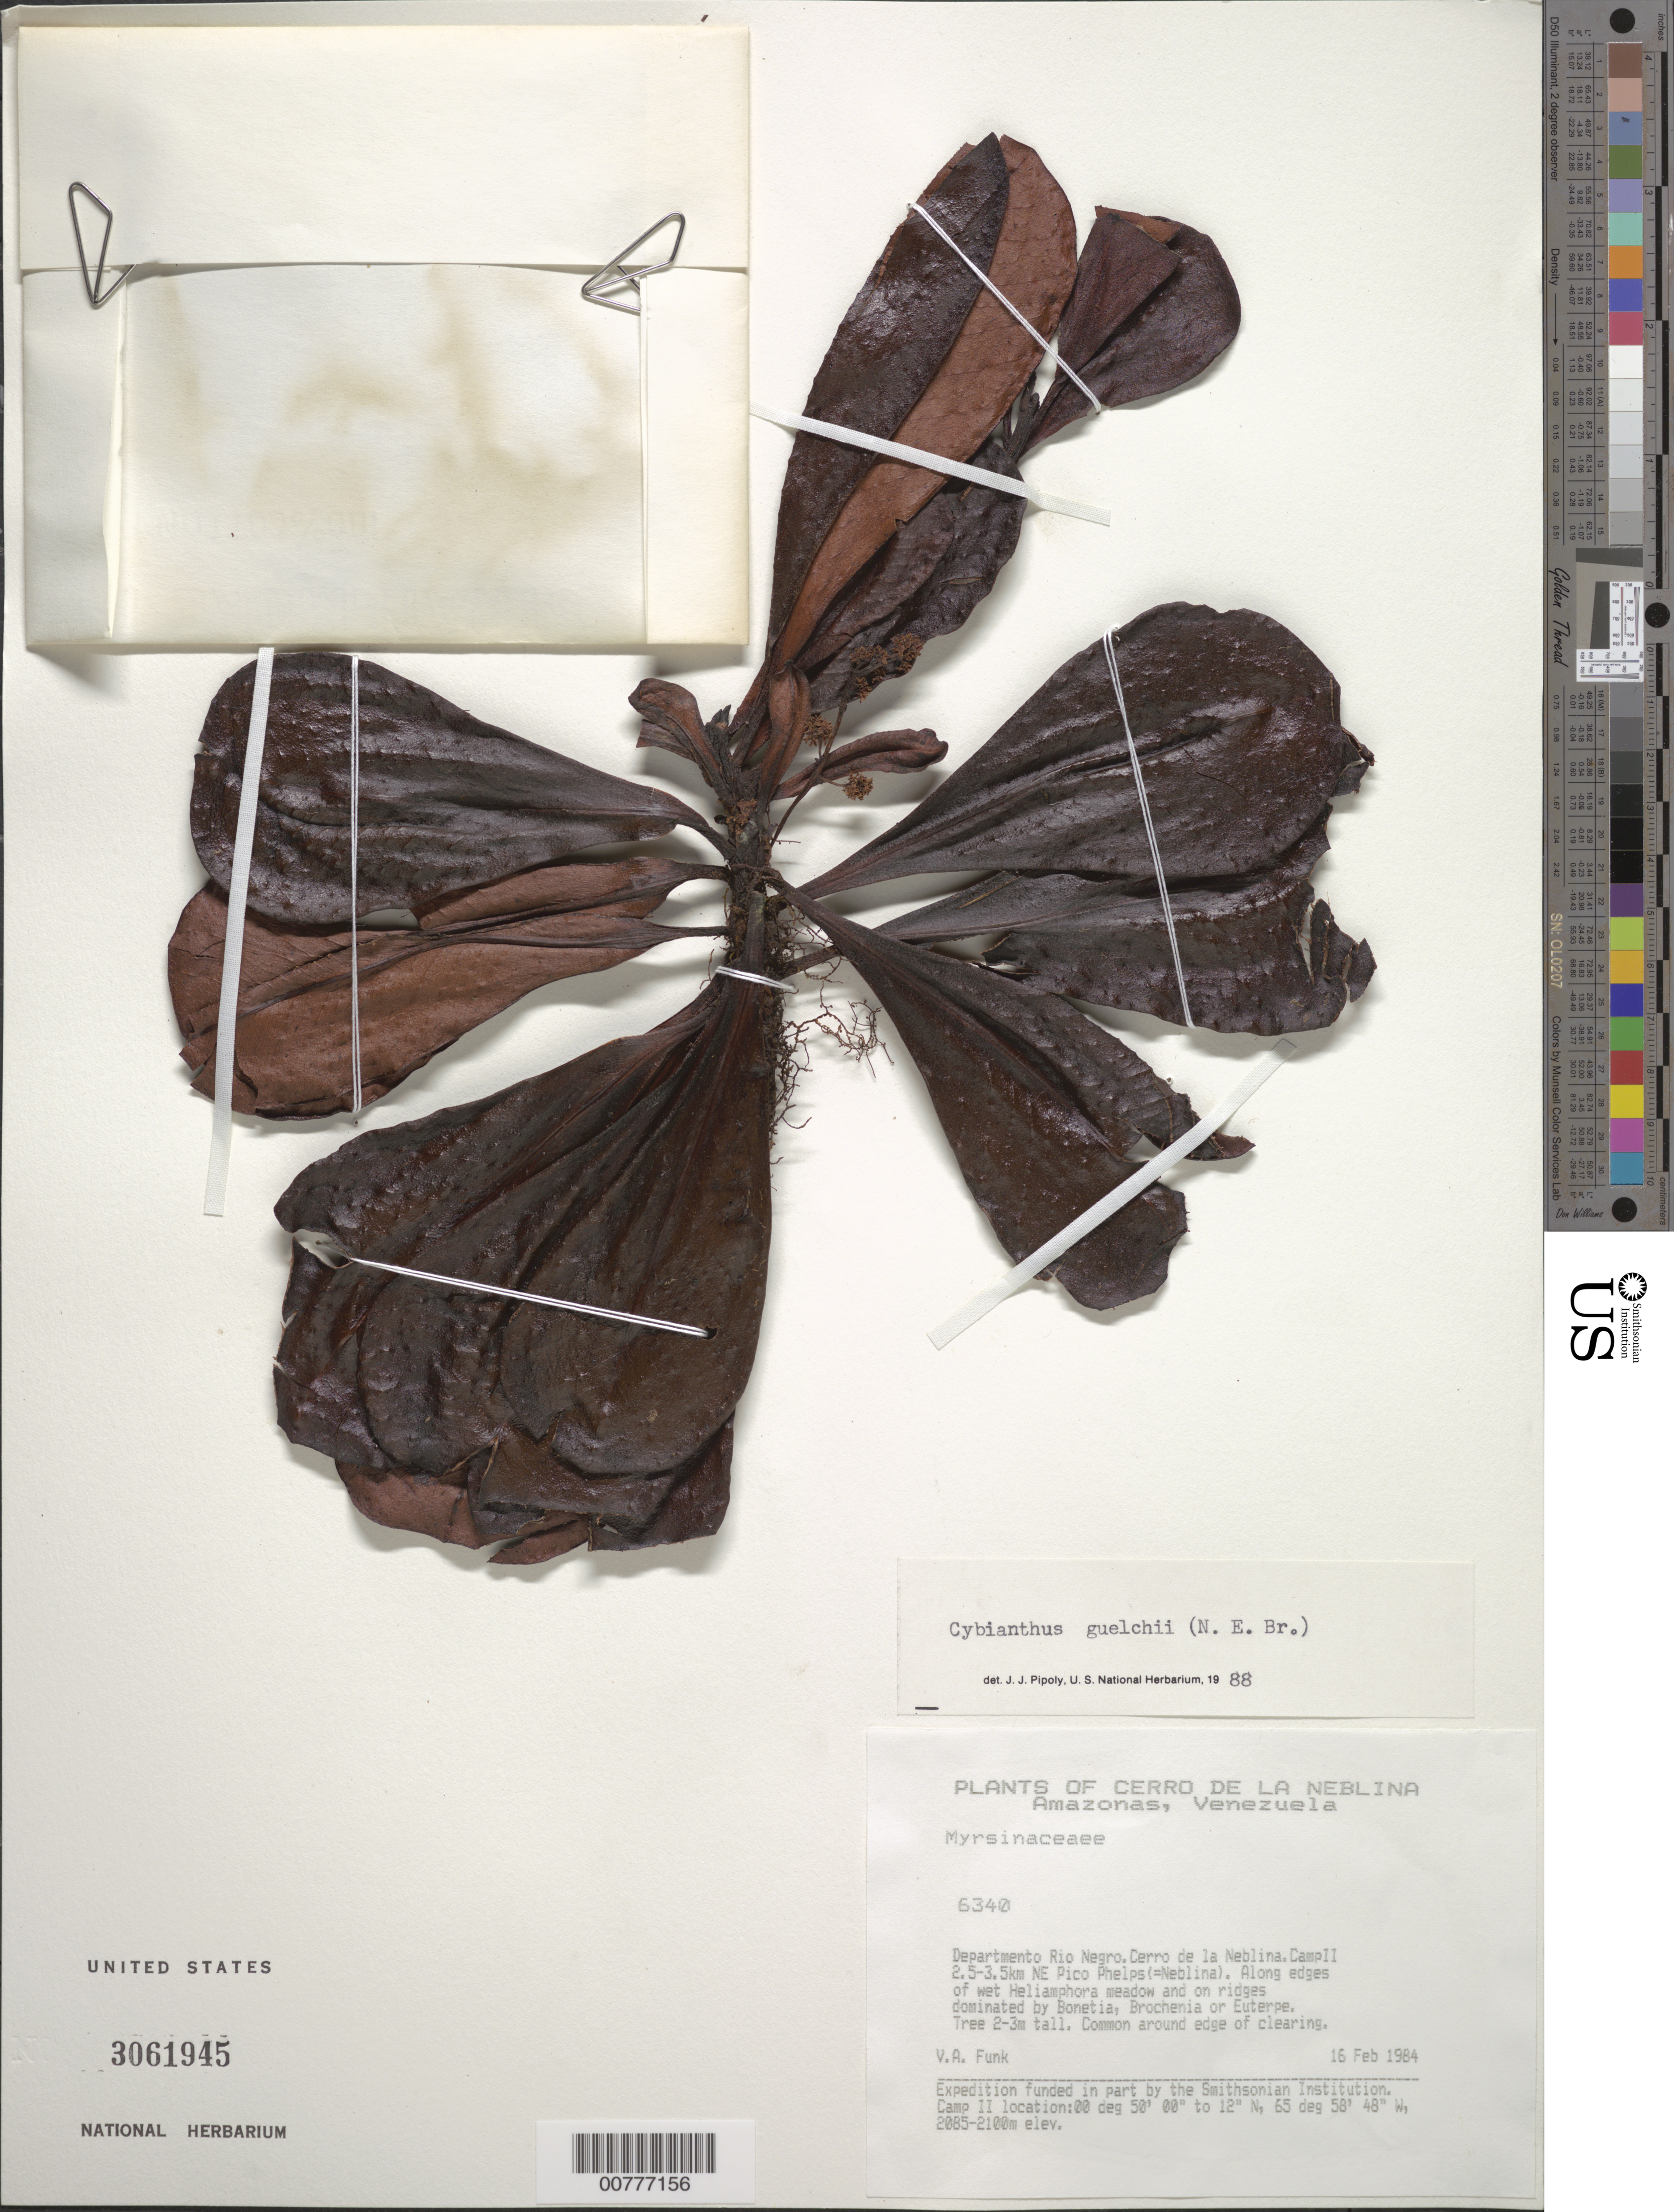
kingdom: Plantae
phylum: Tracheophyta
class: Magnoliopsida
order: Ericales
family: Primulaceae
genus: Cybianthus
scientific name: Cybianthus quelchii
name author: (N.E. Br.) G. Agostini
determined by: Pipoly, J. J., III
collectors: V. Funk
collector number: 6340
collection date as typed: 16 Feb1984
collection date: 1984-02-16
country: Venezuela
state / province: Amazonas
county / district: Río Negro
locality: Cerro de la Neblina, Camp II 2.5-3.5 km NE Pico Phelps (=Neblina)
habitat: Edges of wet Heliamphora meadow and on ridges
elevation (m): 2085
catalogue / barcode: US 3061945